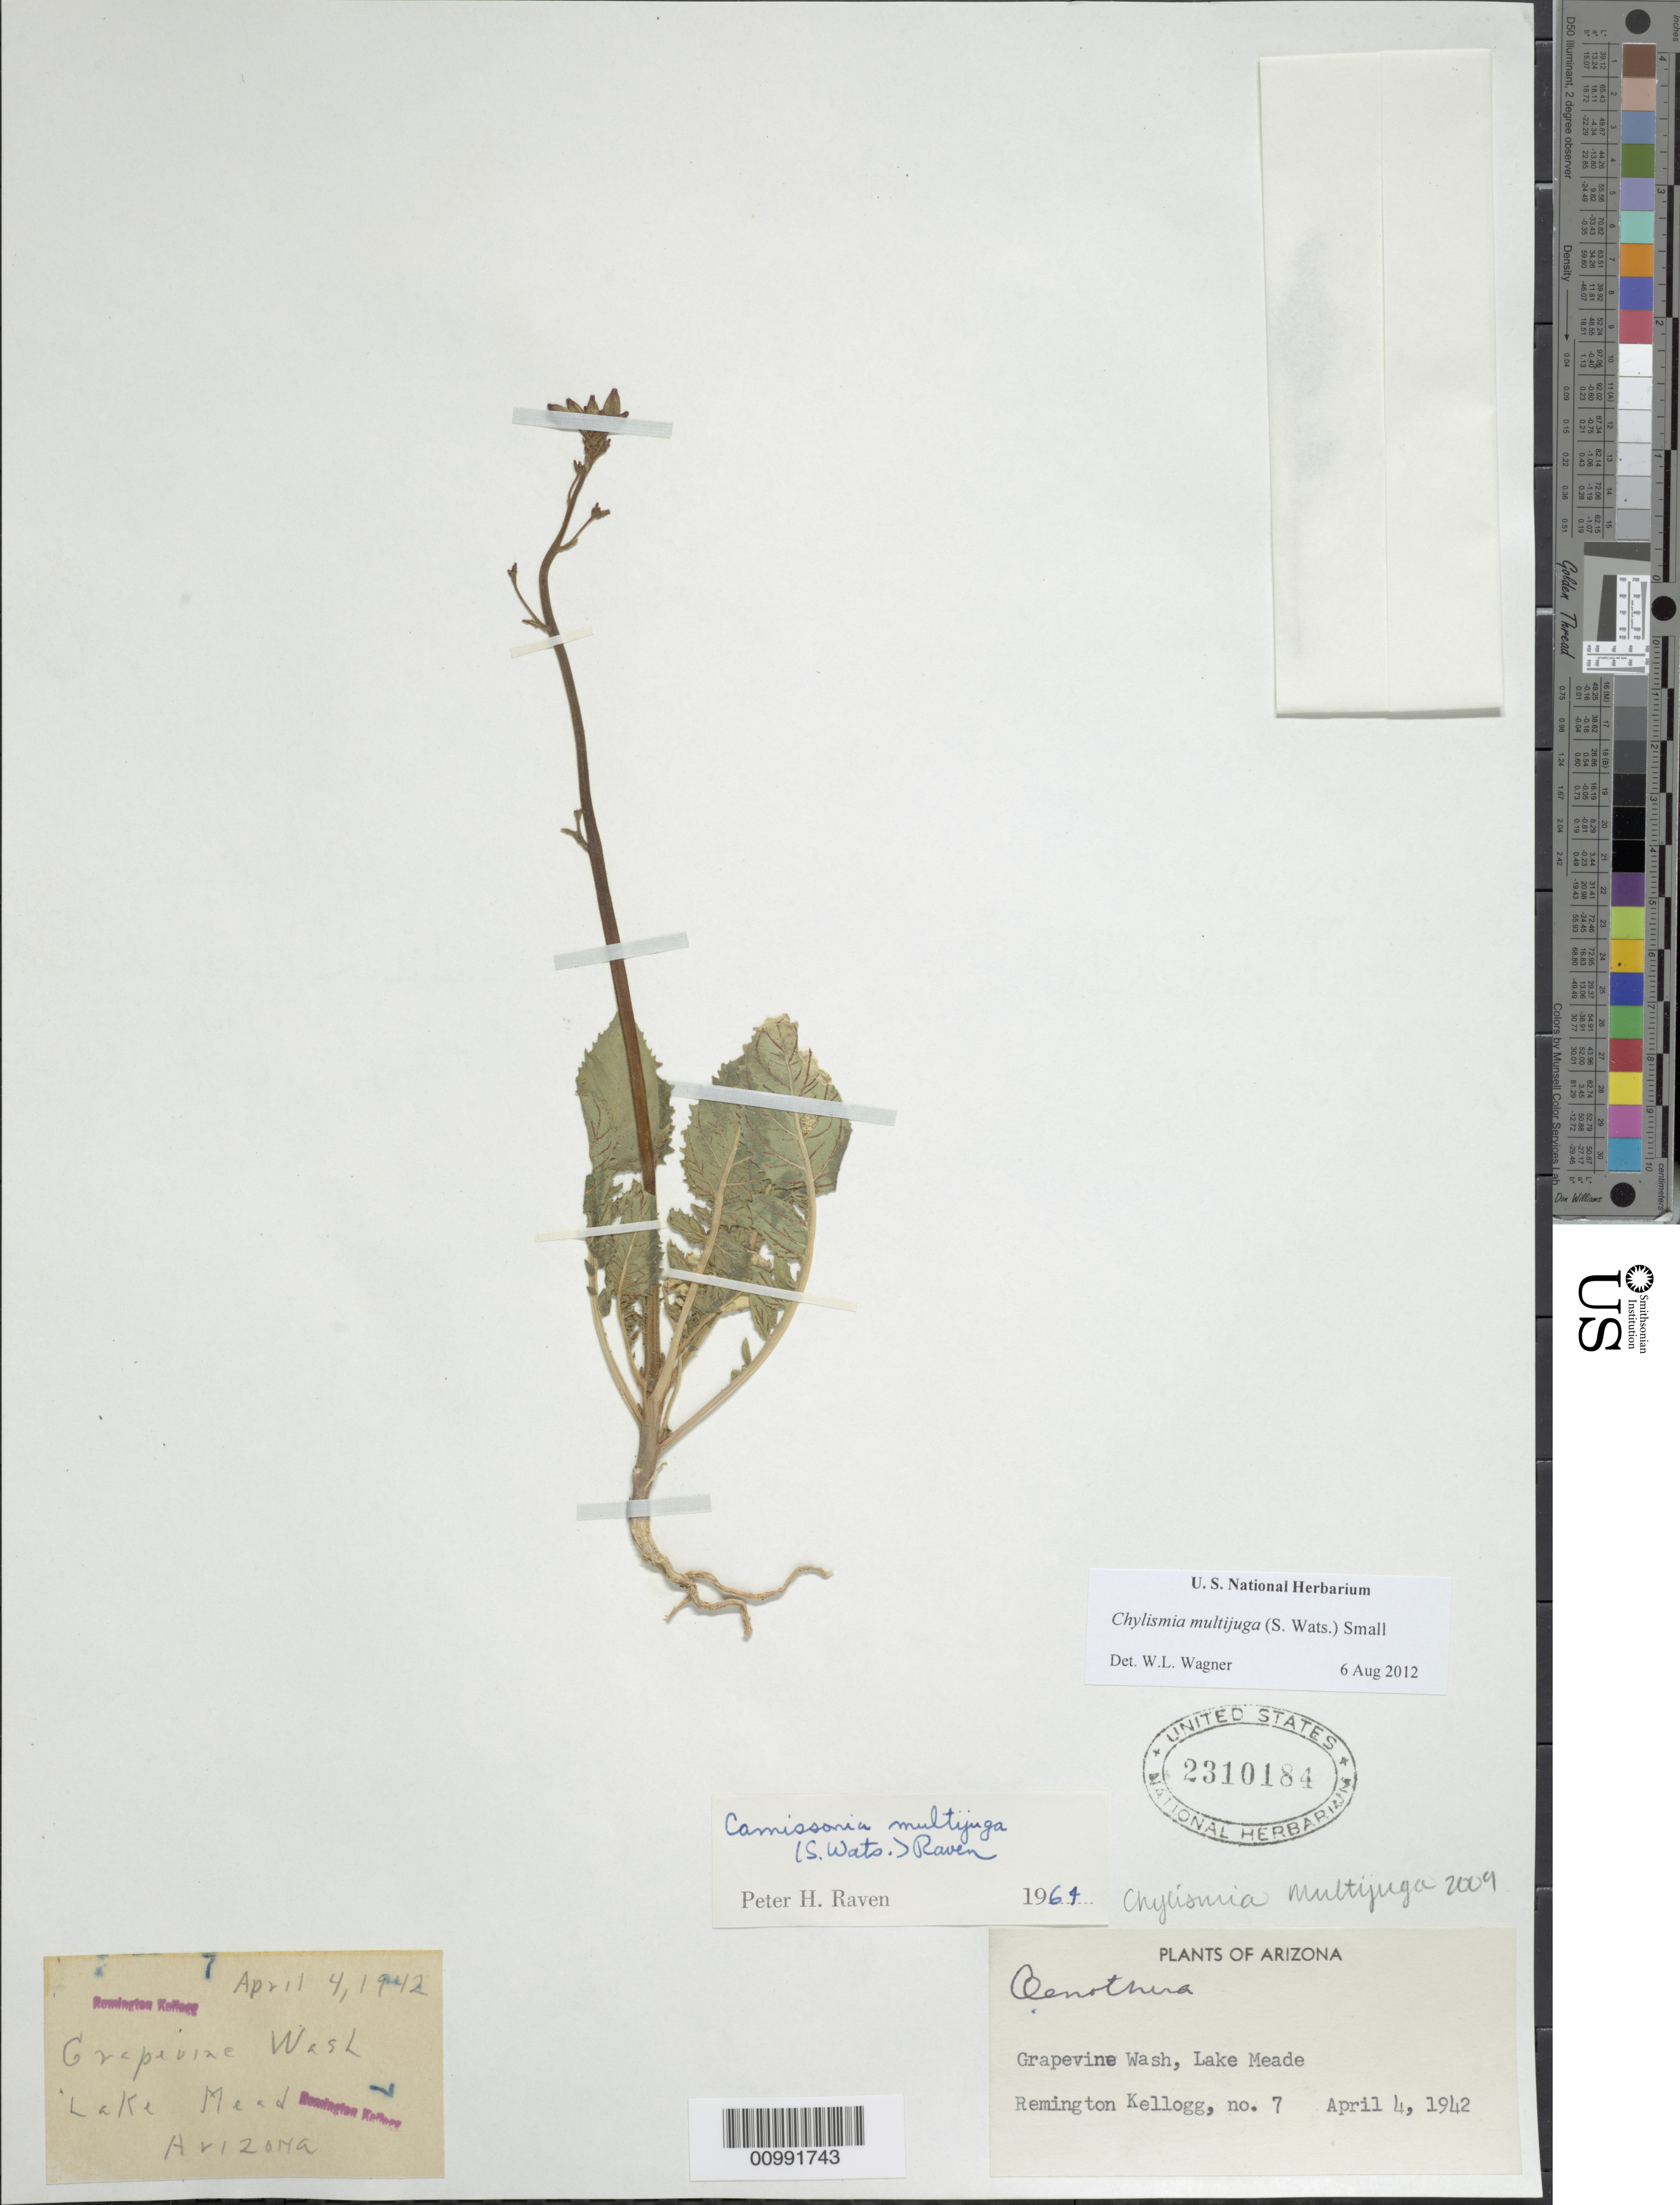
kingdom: Plantae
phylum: Tracheophyta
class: Magnoliopsida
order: Myrtales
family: Onagraceae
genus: Chylismia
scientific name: Chylismia multijuga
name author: (S. Watson) Small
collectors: R. Kellogg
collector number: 7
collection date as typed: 04 Apr 1942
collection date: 1942-04-04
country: United States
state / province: Arizona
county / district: Mohave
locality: Grapevine Wash, Lake Mead.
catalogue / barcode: US 2310184